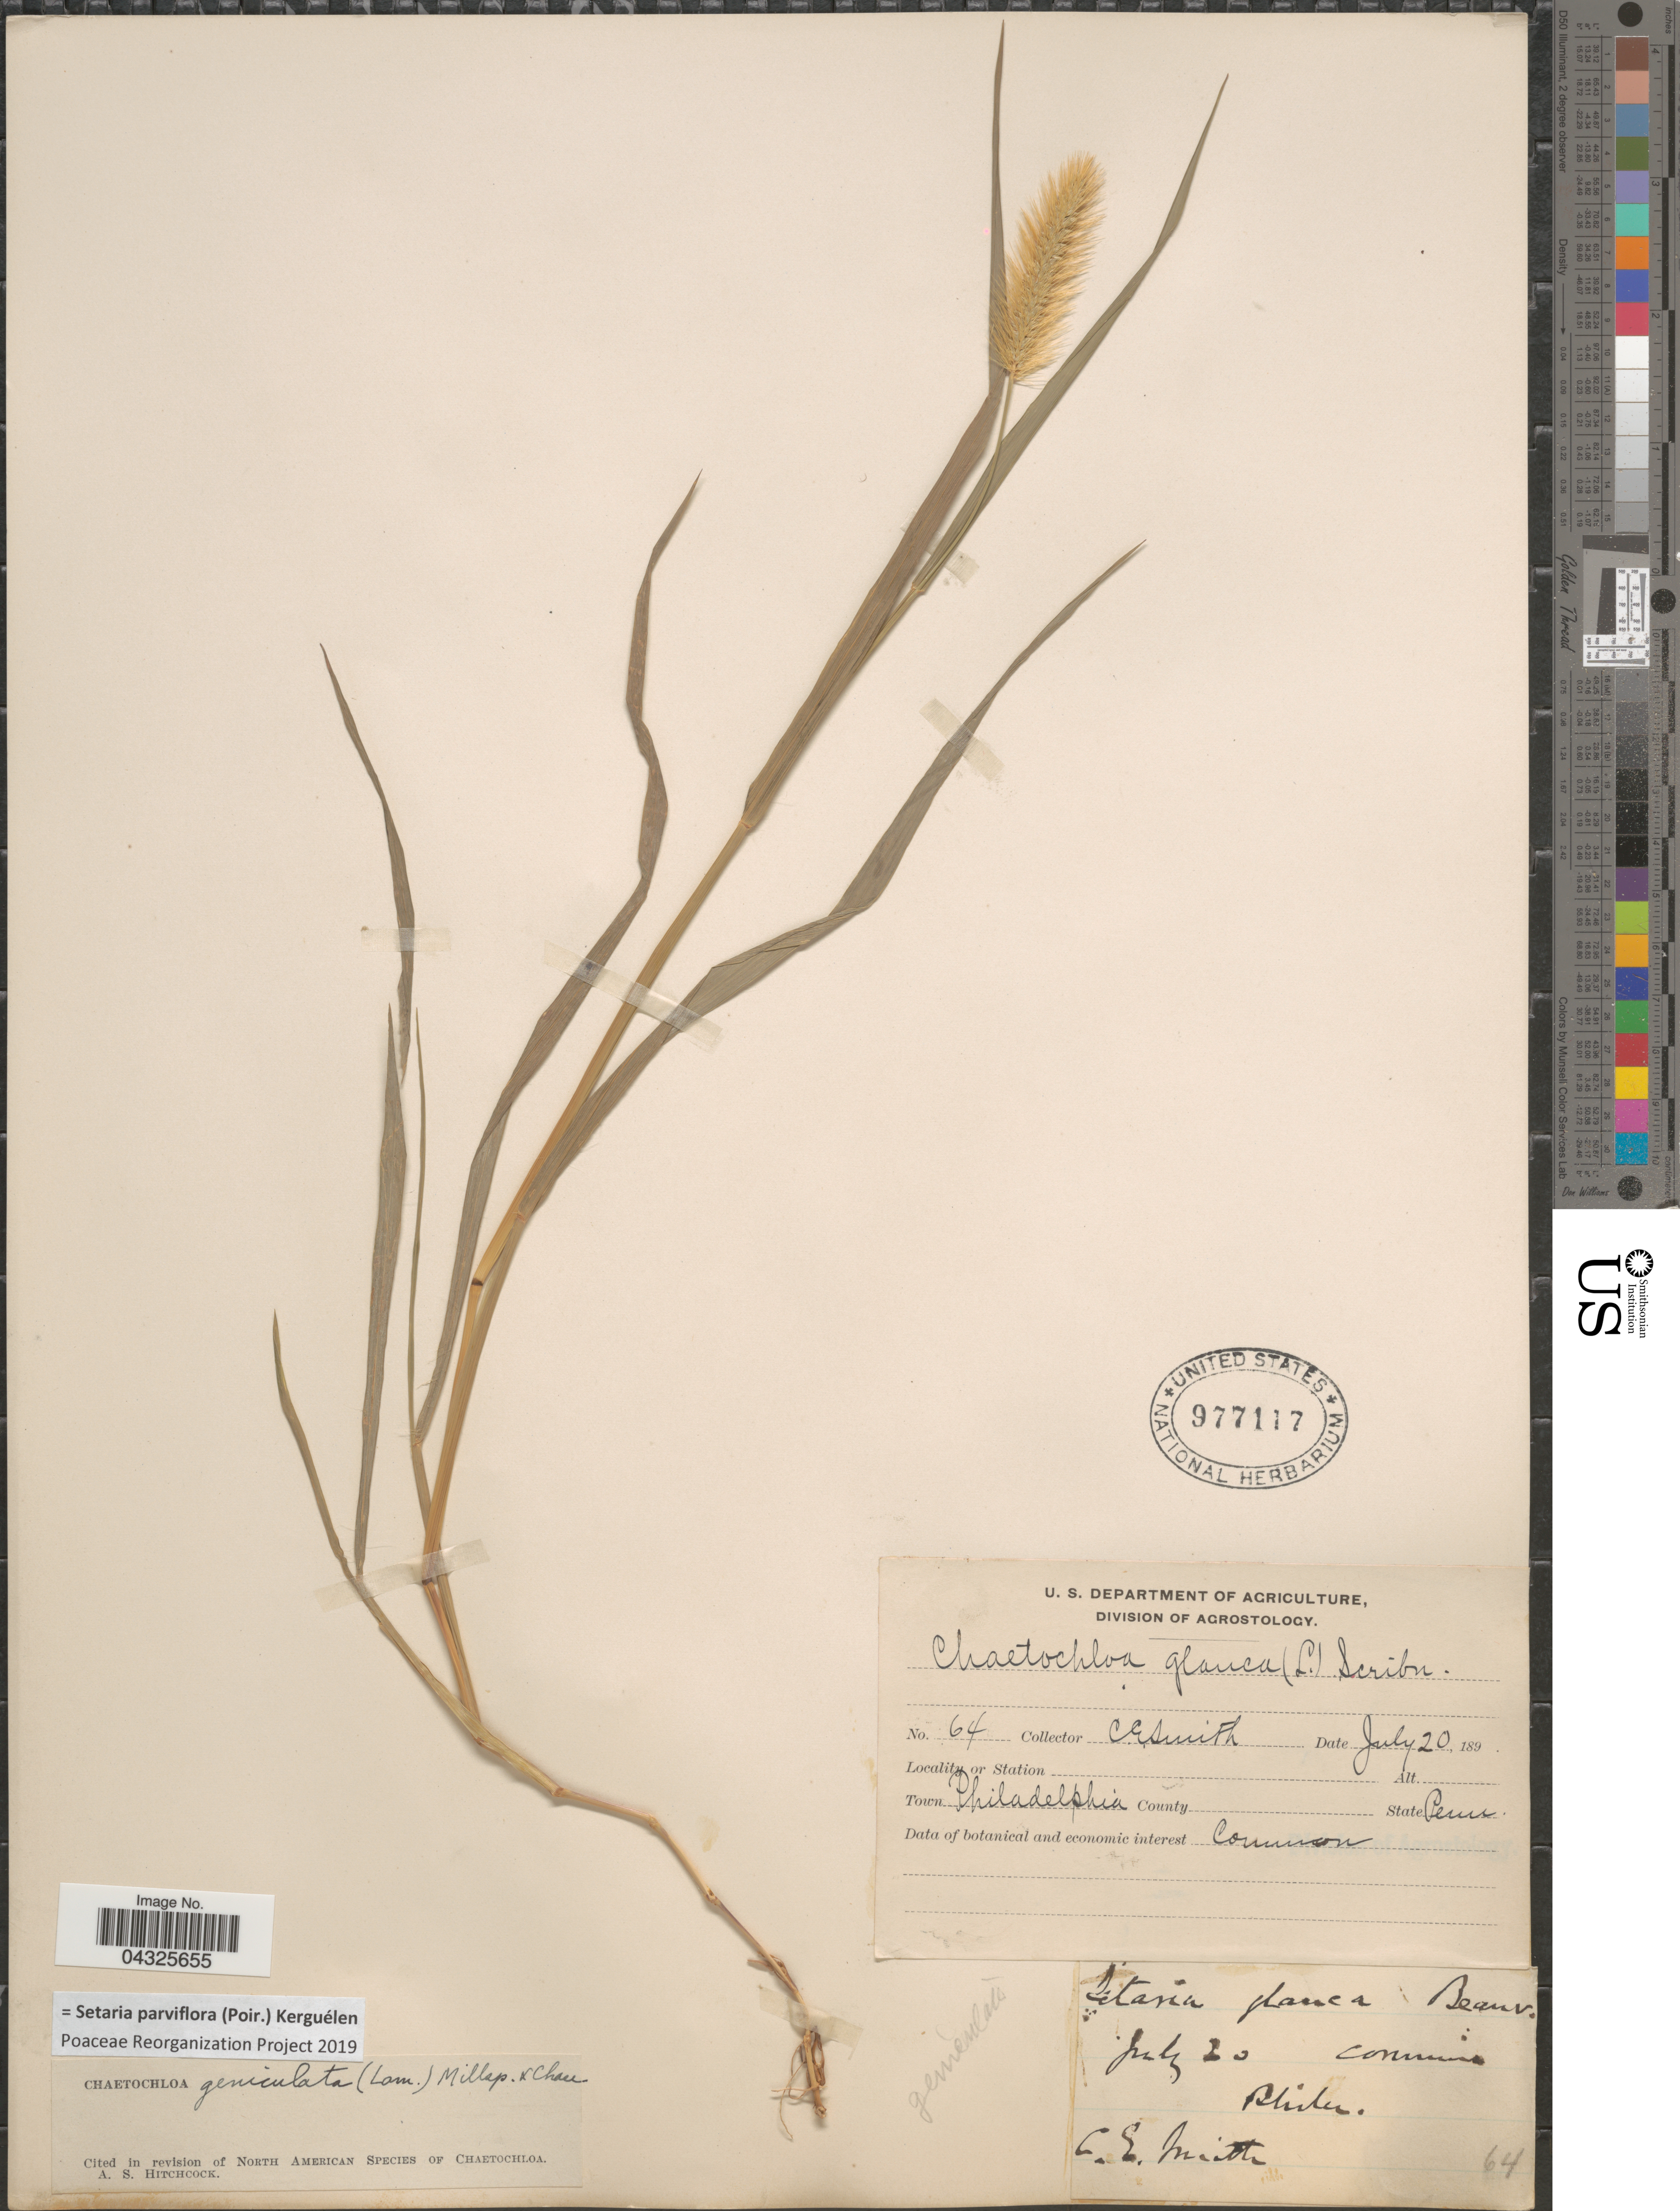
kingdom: Plantae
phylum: Tracheophyta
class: Liliopsida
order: Poales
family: Poaceae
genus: Setaria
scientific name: Setaria parviflora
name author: (Poir.) Kerguélen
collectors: C. E. Smith Jr.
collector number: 64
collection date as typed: July 20 189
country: United States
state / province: Pennsylvania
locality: Town Philadelphia.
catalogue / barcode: US 977117